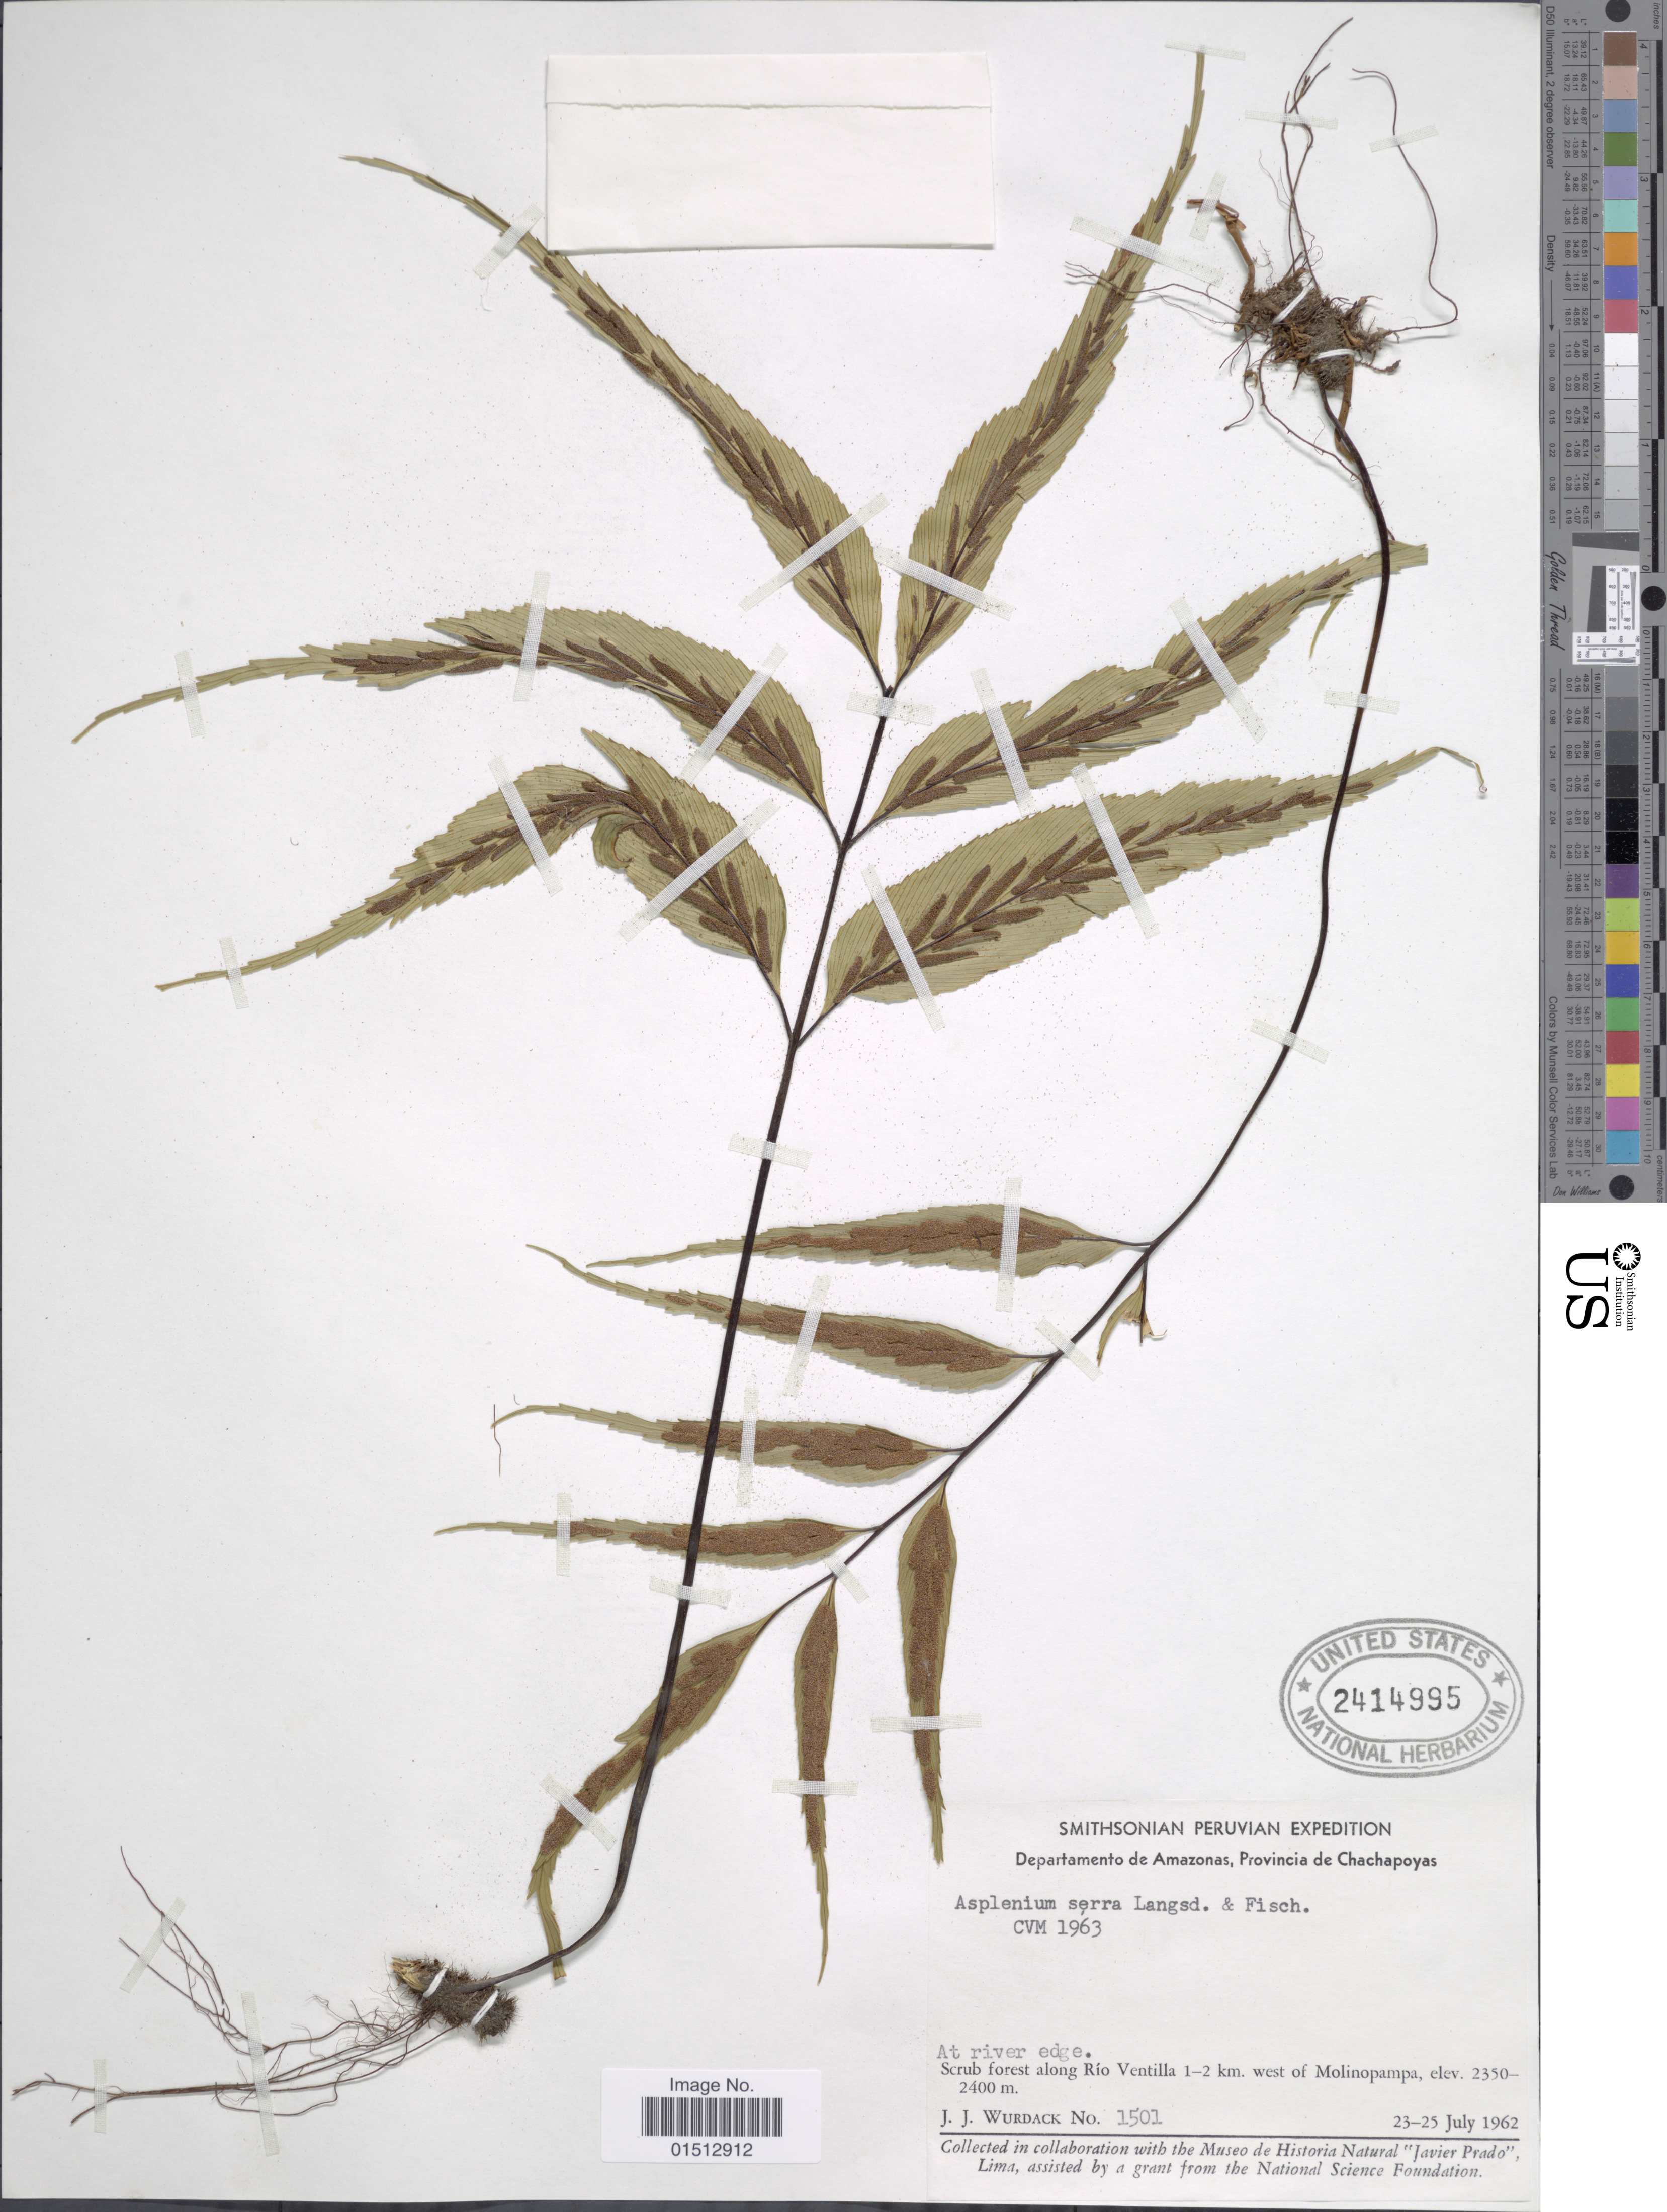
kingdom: Plantae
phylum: Tracheophyta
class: Polypodiopsida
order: Polypodiales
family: Aspleniaceae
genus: Asplenium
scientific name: Asplenium serra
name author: Langsd. & Fisch.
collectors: J. J. Wurdack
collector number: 1501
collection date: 1962-07-23/1962-07-25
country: Peru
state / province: Amazonas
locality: Departamento de Amazonas, Provincia de Chachapoyas, At river edge, Scrub forest along Rio Ventilla 1-2 km. west of Molinopampa.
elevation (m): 2350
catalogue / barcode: US 2414995